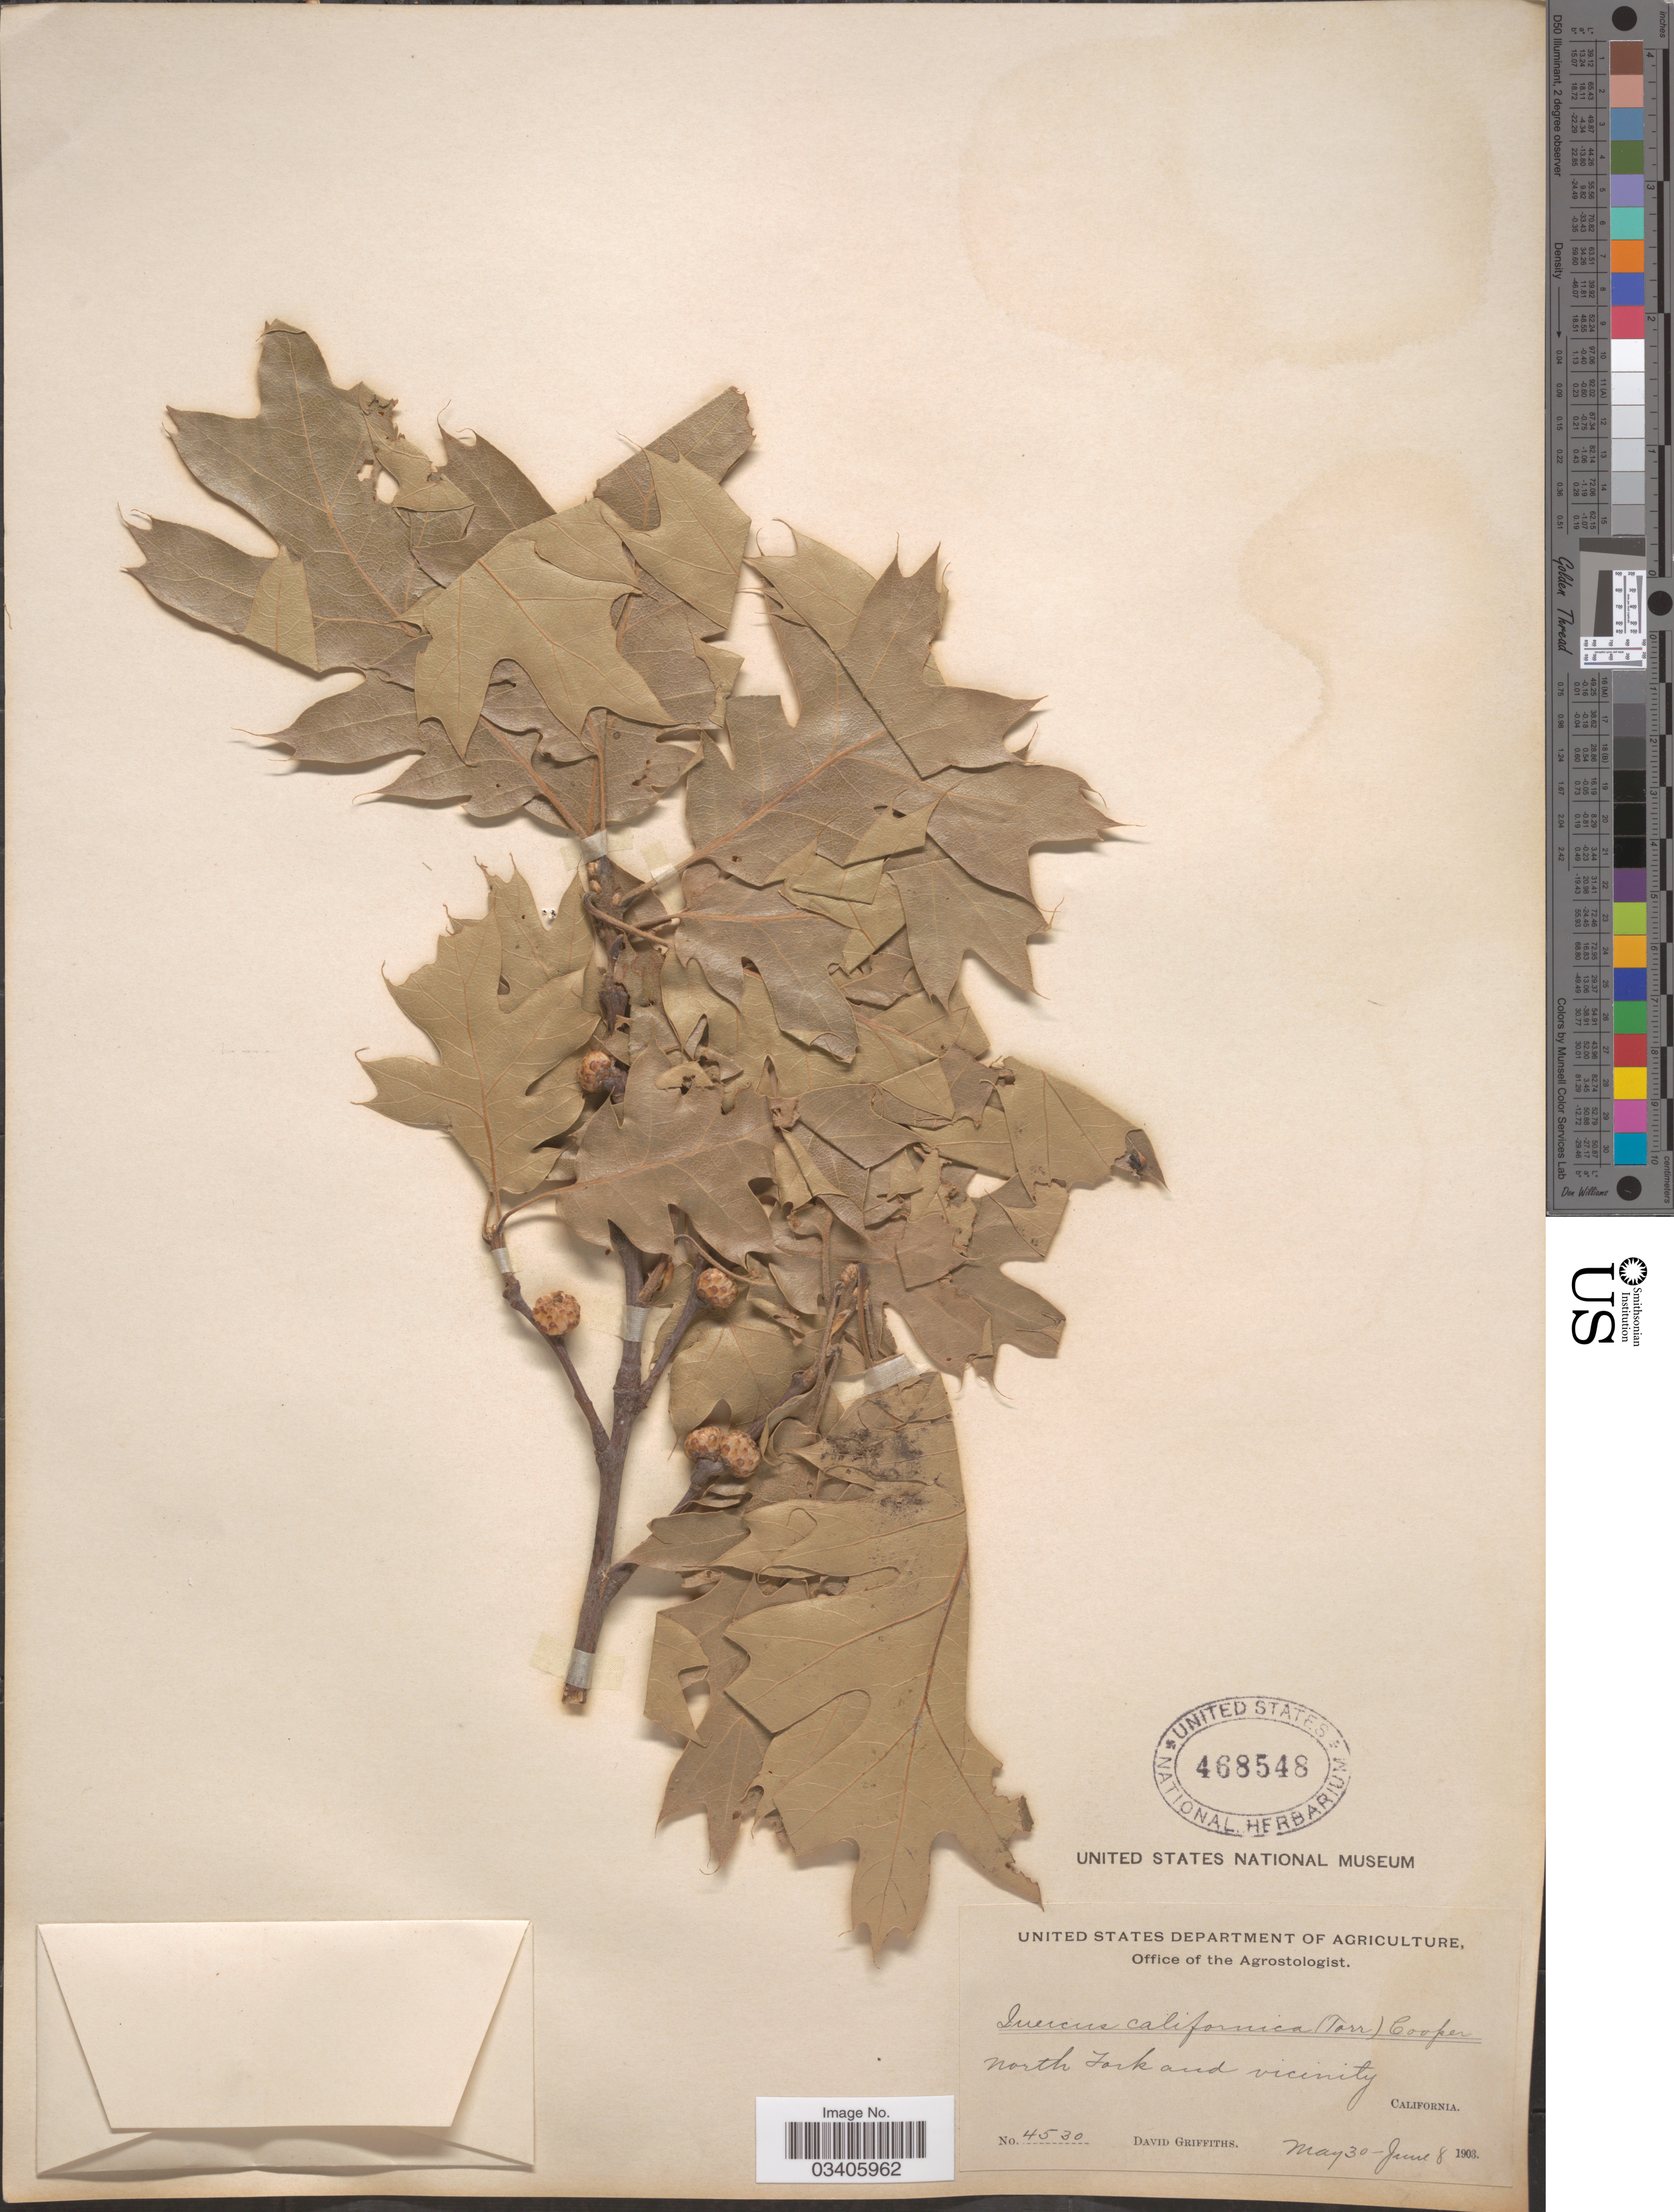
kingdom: Plantae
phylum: Tracheophyta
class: Magnoliopsida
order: Fagales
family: Fagaceae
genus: Quercus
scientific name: Quercus kelloggii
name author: Newb.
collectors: D. Griffiths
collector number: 4530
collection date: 1903-05-30/1903-06-08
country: United States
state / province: California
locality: North Fork and vicinity.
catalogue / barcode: US 468548